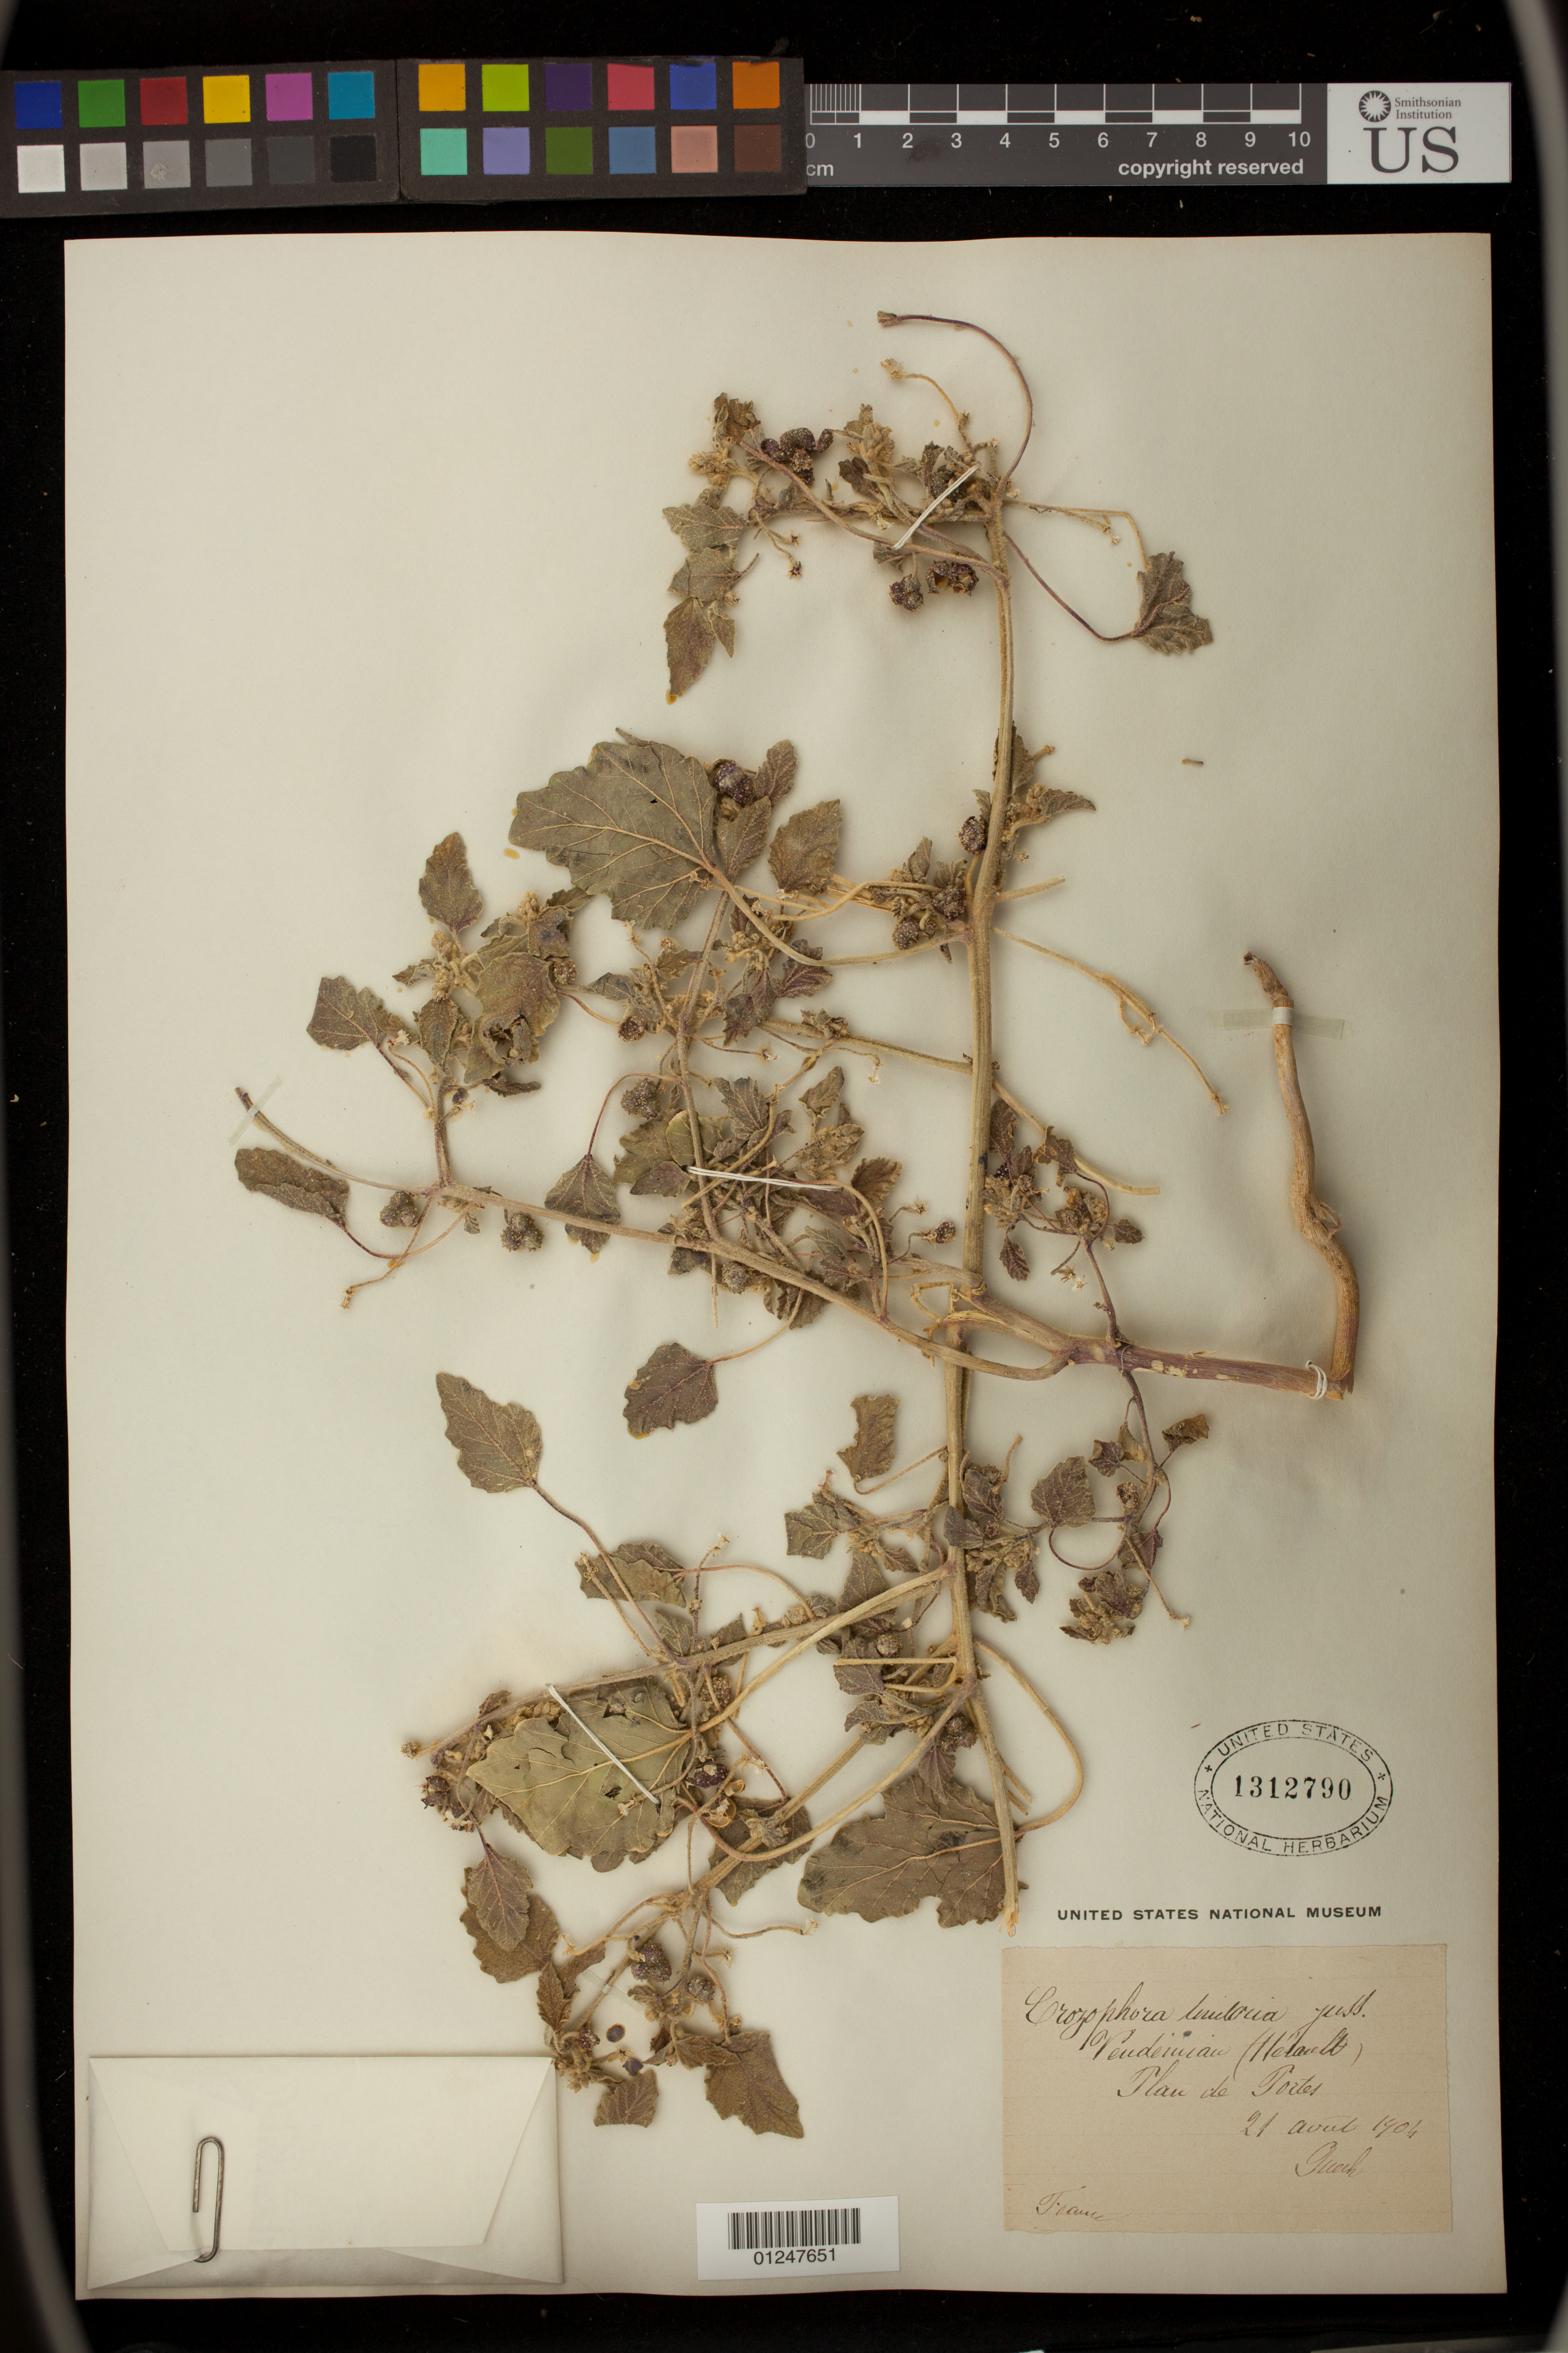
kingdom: Plantae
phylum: Tracheophyta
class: Magnoliopsida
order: Malpighiales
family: Euphorbiaceae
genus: Chrozophora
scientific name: Chrozophora tinctoria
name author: (L.) A. Juss.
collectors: Guech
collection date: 1904-08-21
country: France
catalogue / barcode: US 1312790